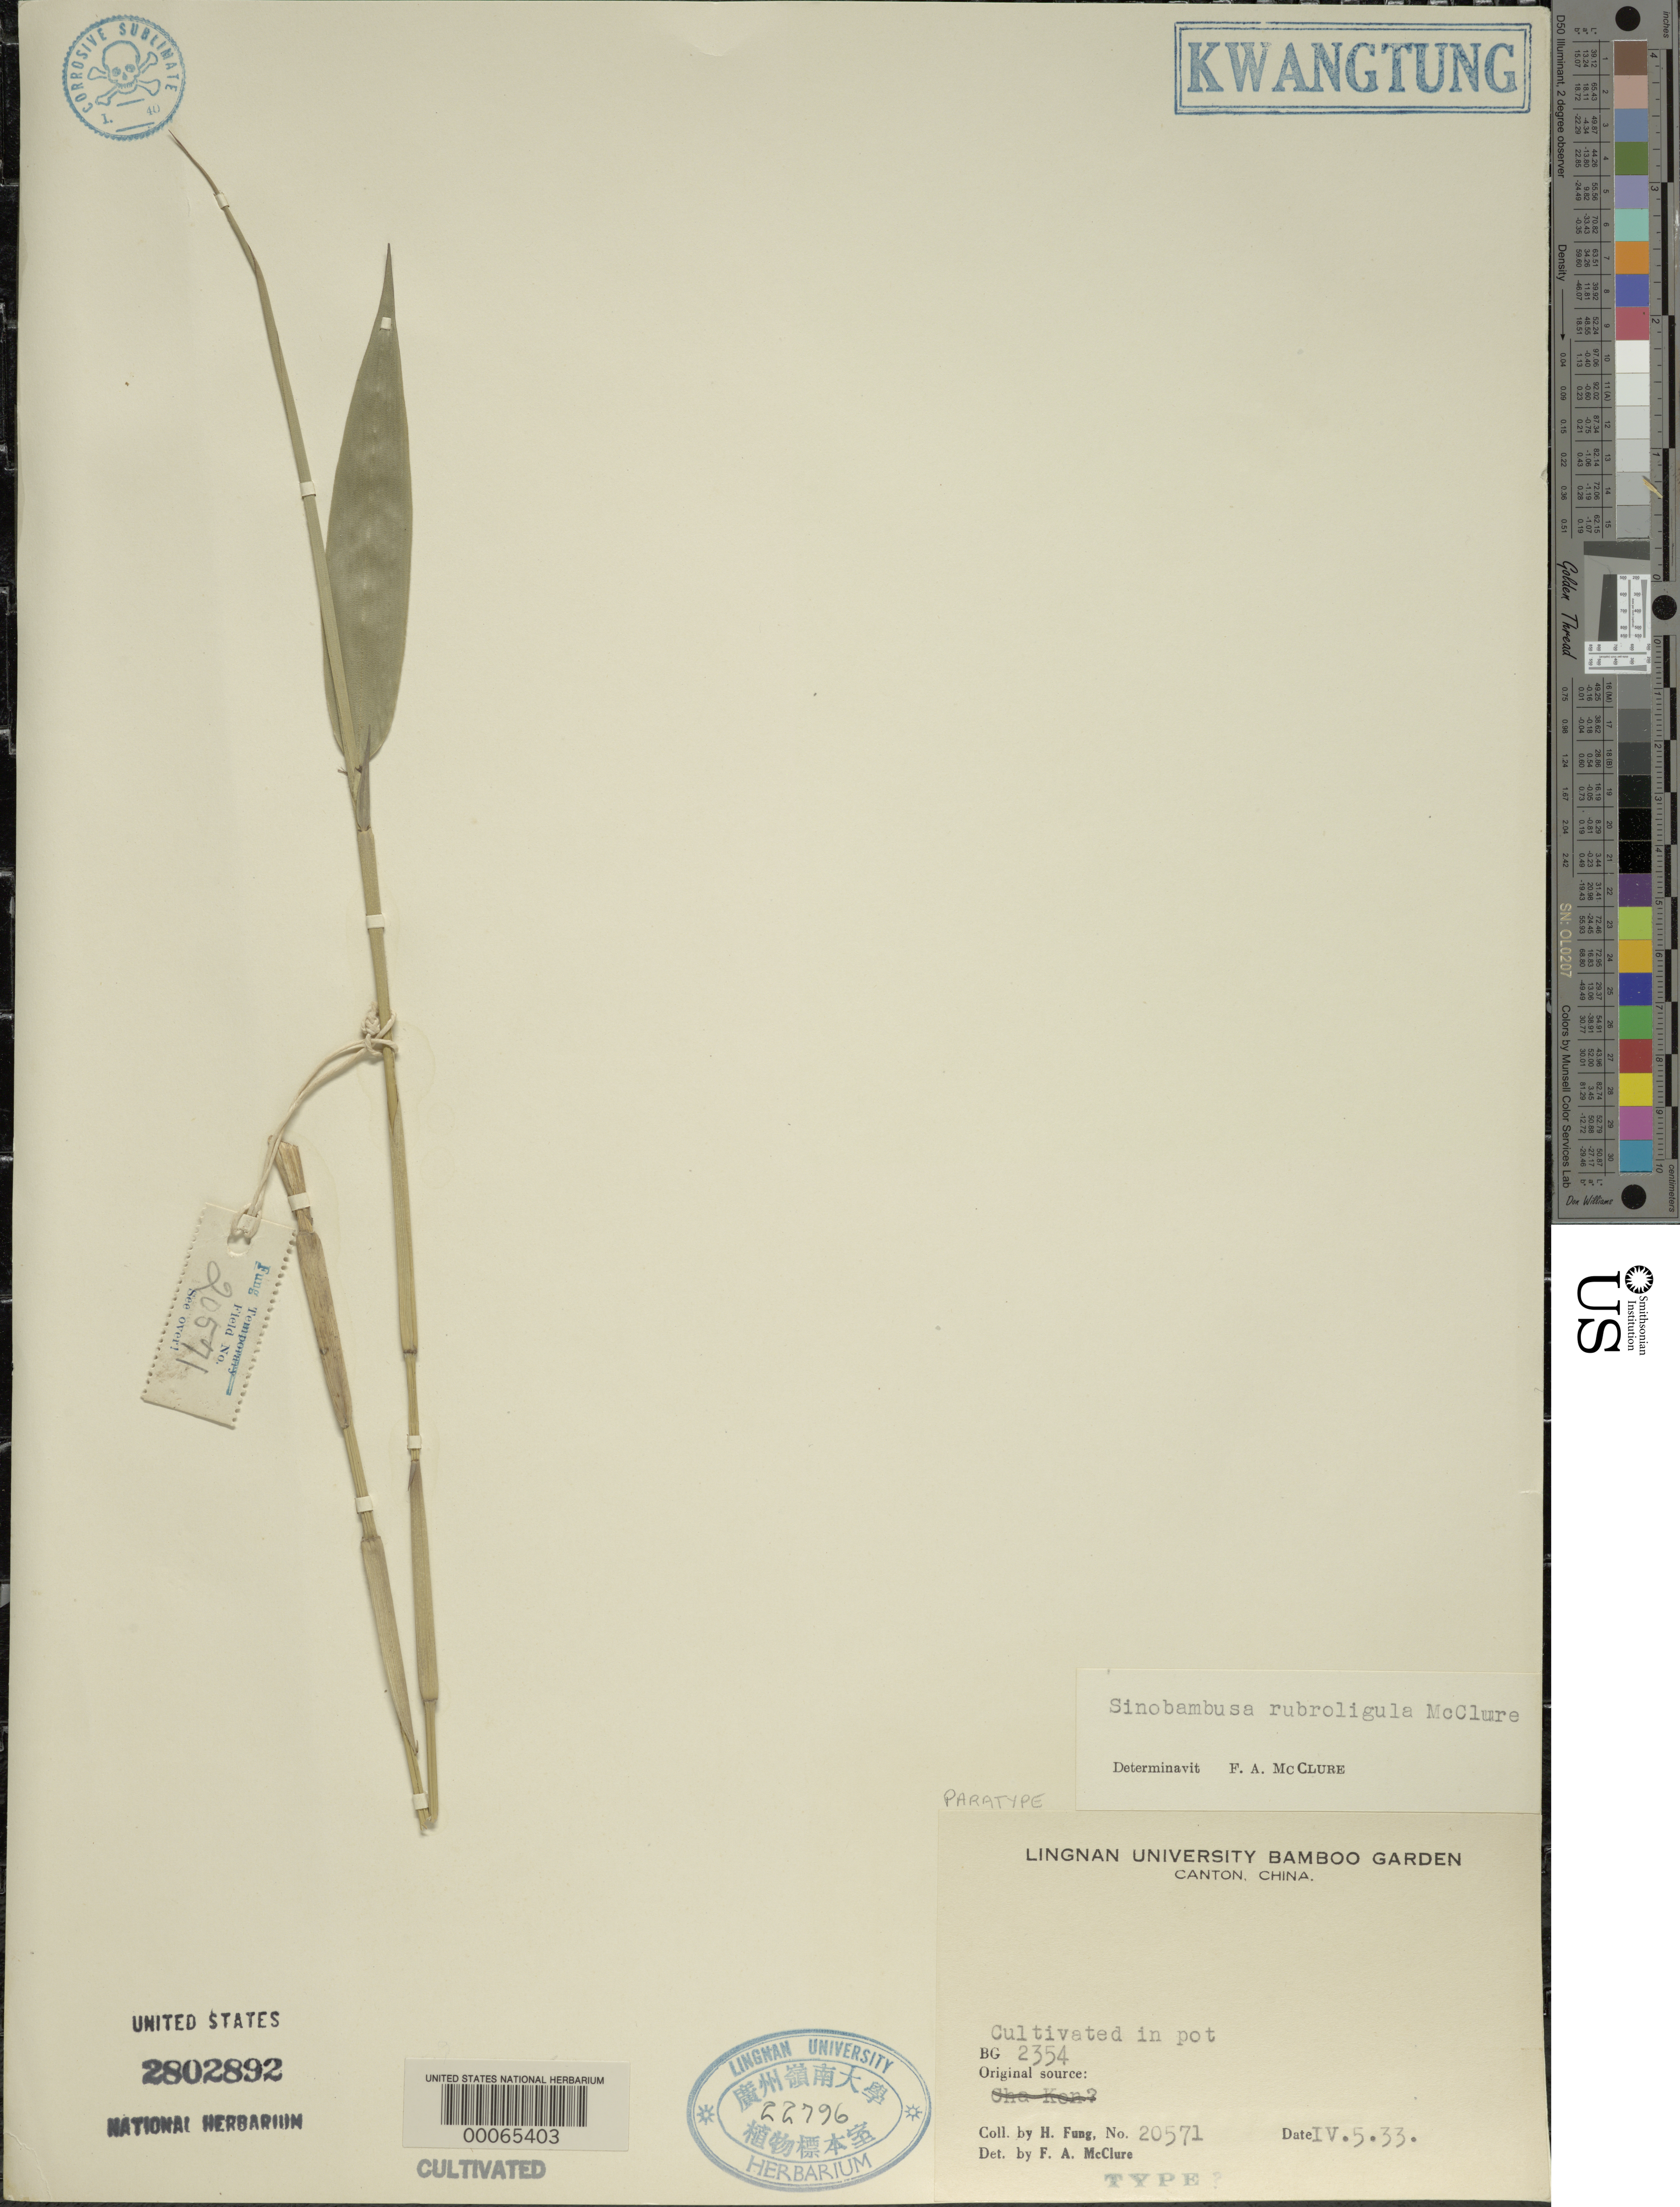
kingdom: Plantae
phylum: Tracheophyta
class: Liliopsida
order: Poales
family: Poaceae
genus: Sinobambusa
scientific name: Sinobambusa rubroligula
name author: McClure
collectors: H. L. Fung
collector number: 2354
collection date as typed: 05 Apr 1933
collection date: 1933-04-05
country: China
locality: Canton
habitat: In pot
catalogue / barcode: US 2802892